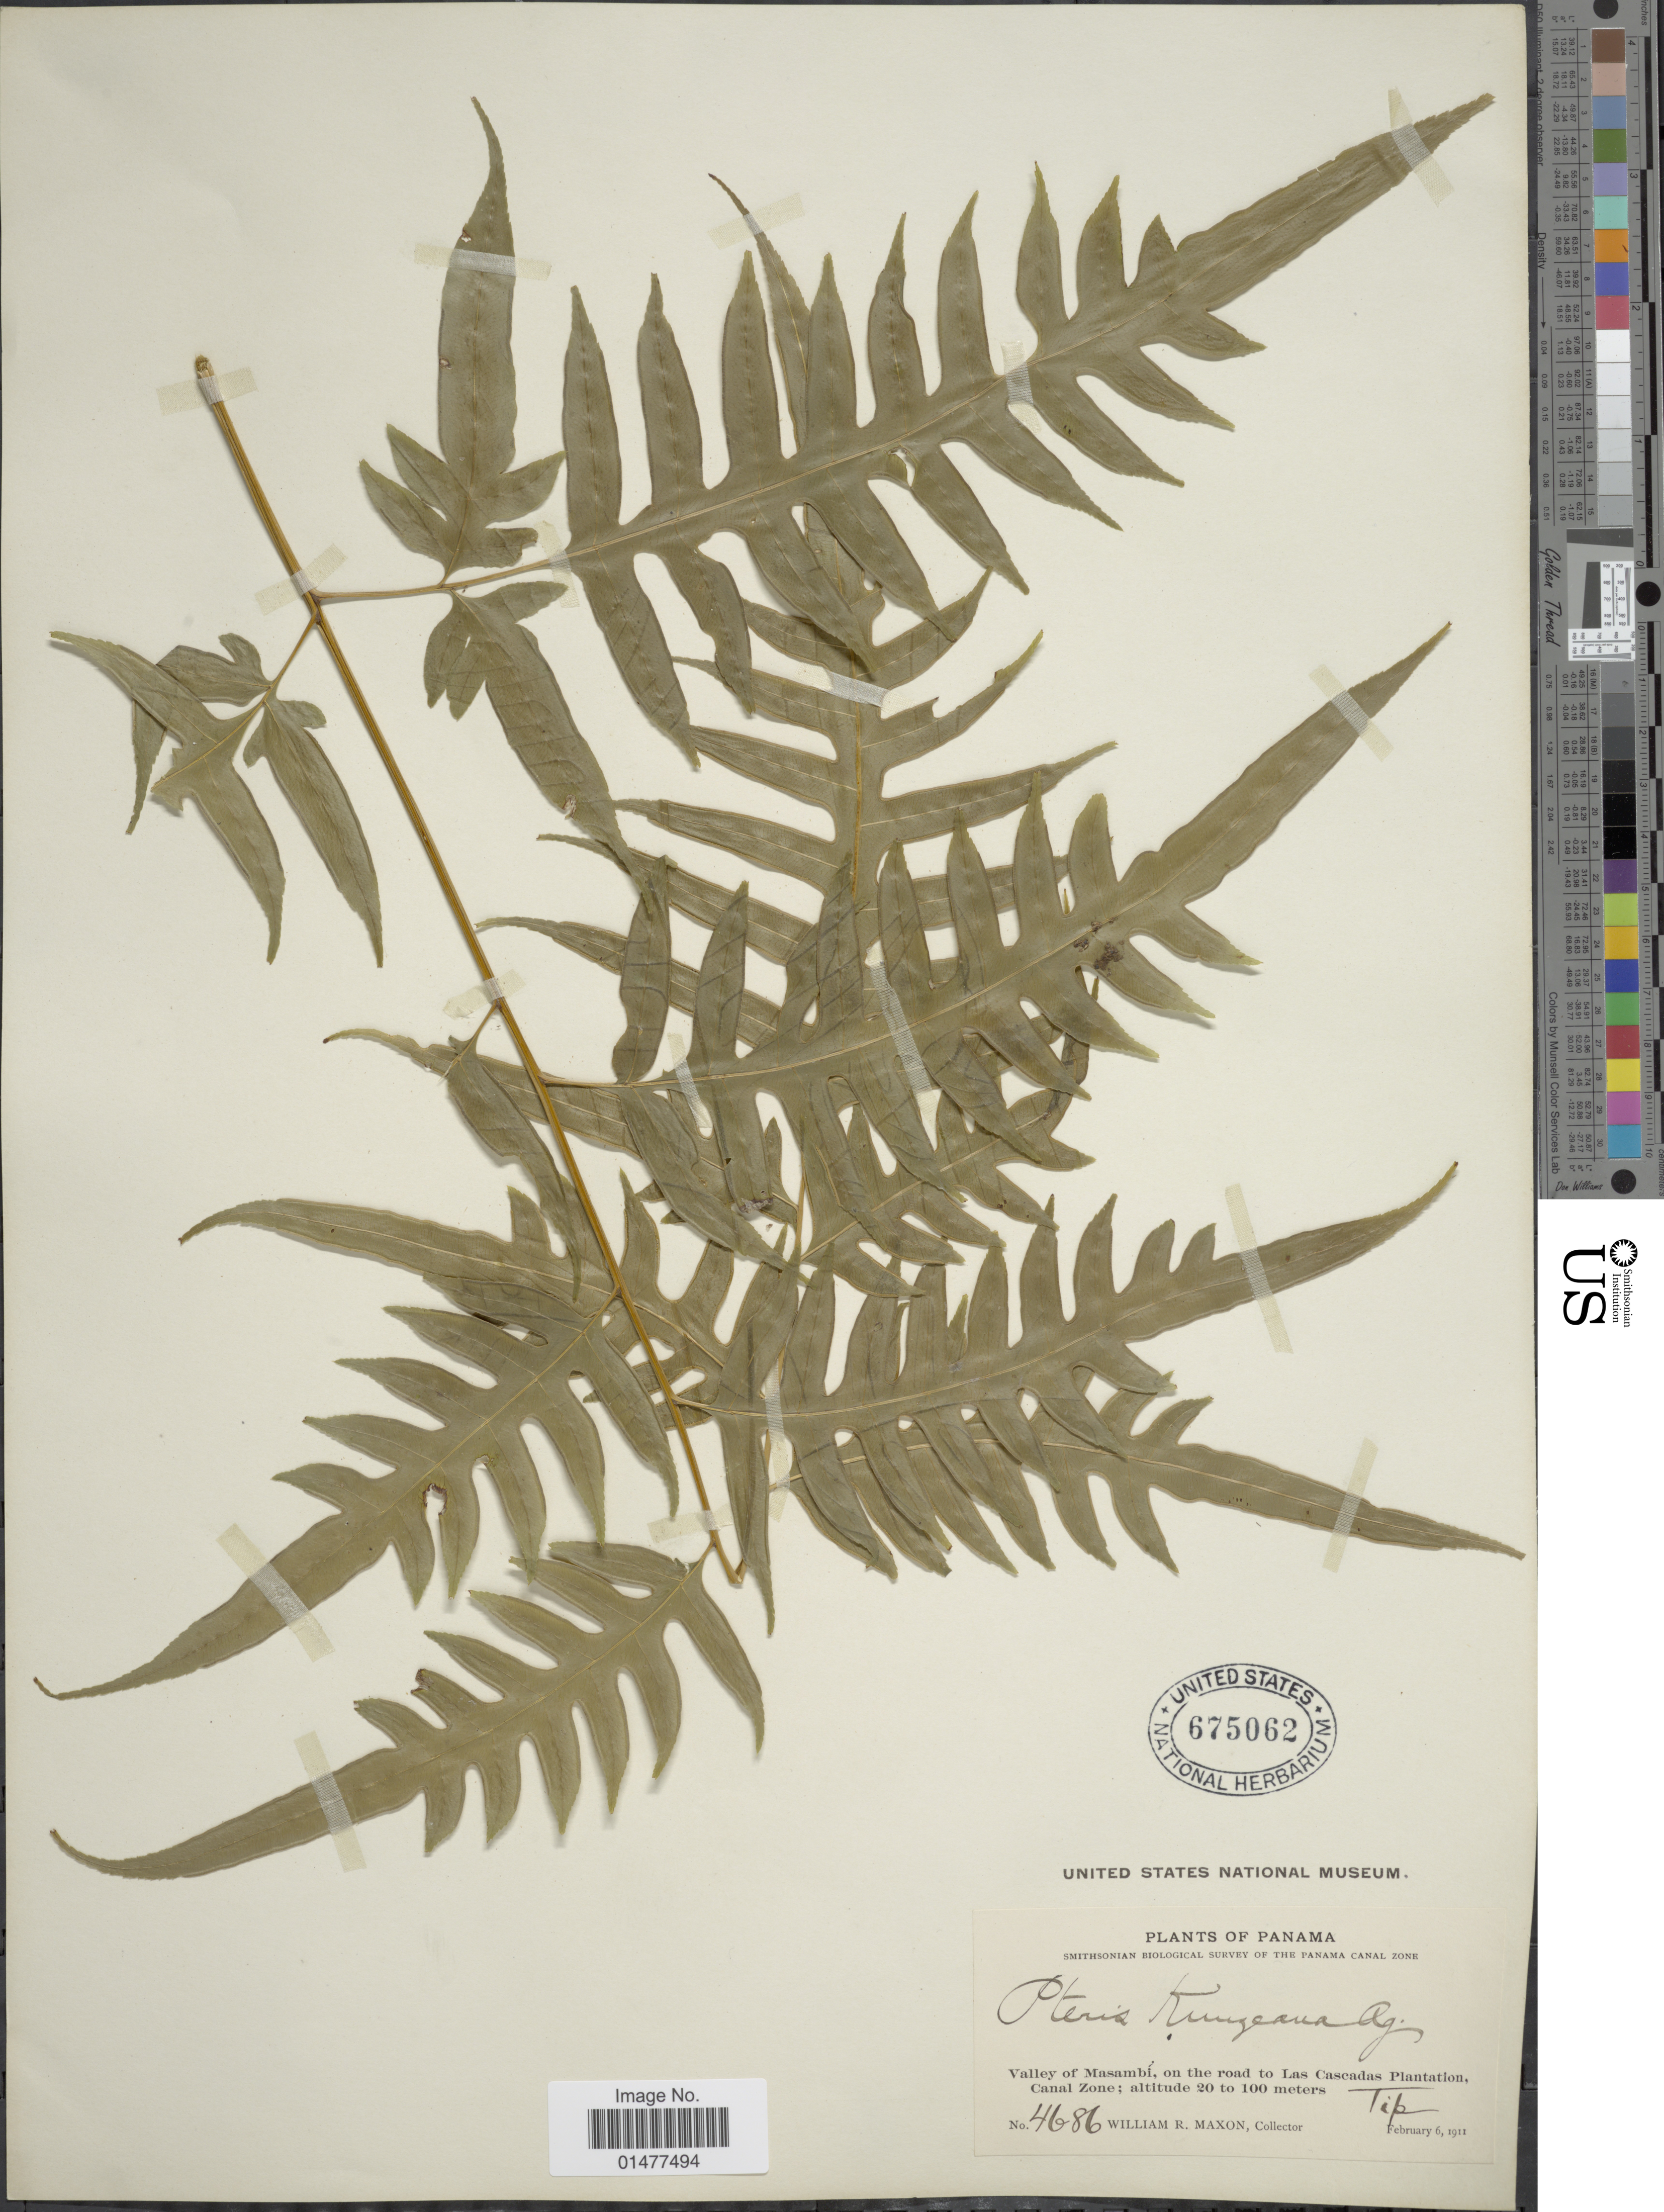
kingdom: Plantae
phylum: Tracheophyta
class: Polypodiopsida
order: Polypodiales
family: Pteridaceae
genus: Pteris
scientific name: Pteris altissima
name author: Poir.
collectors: W. R. Maxon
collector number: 4686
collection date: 1911-02-06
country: Panama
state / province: Colón / Panamá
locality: Valley of Masambi, on the road to Las Cascadas Plantation, Canal Zone.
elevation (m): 20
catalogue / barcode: US 675062